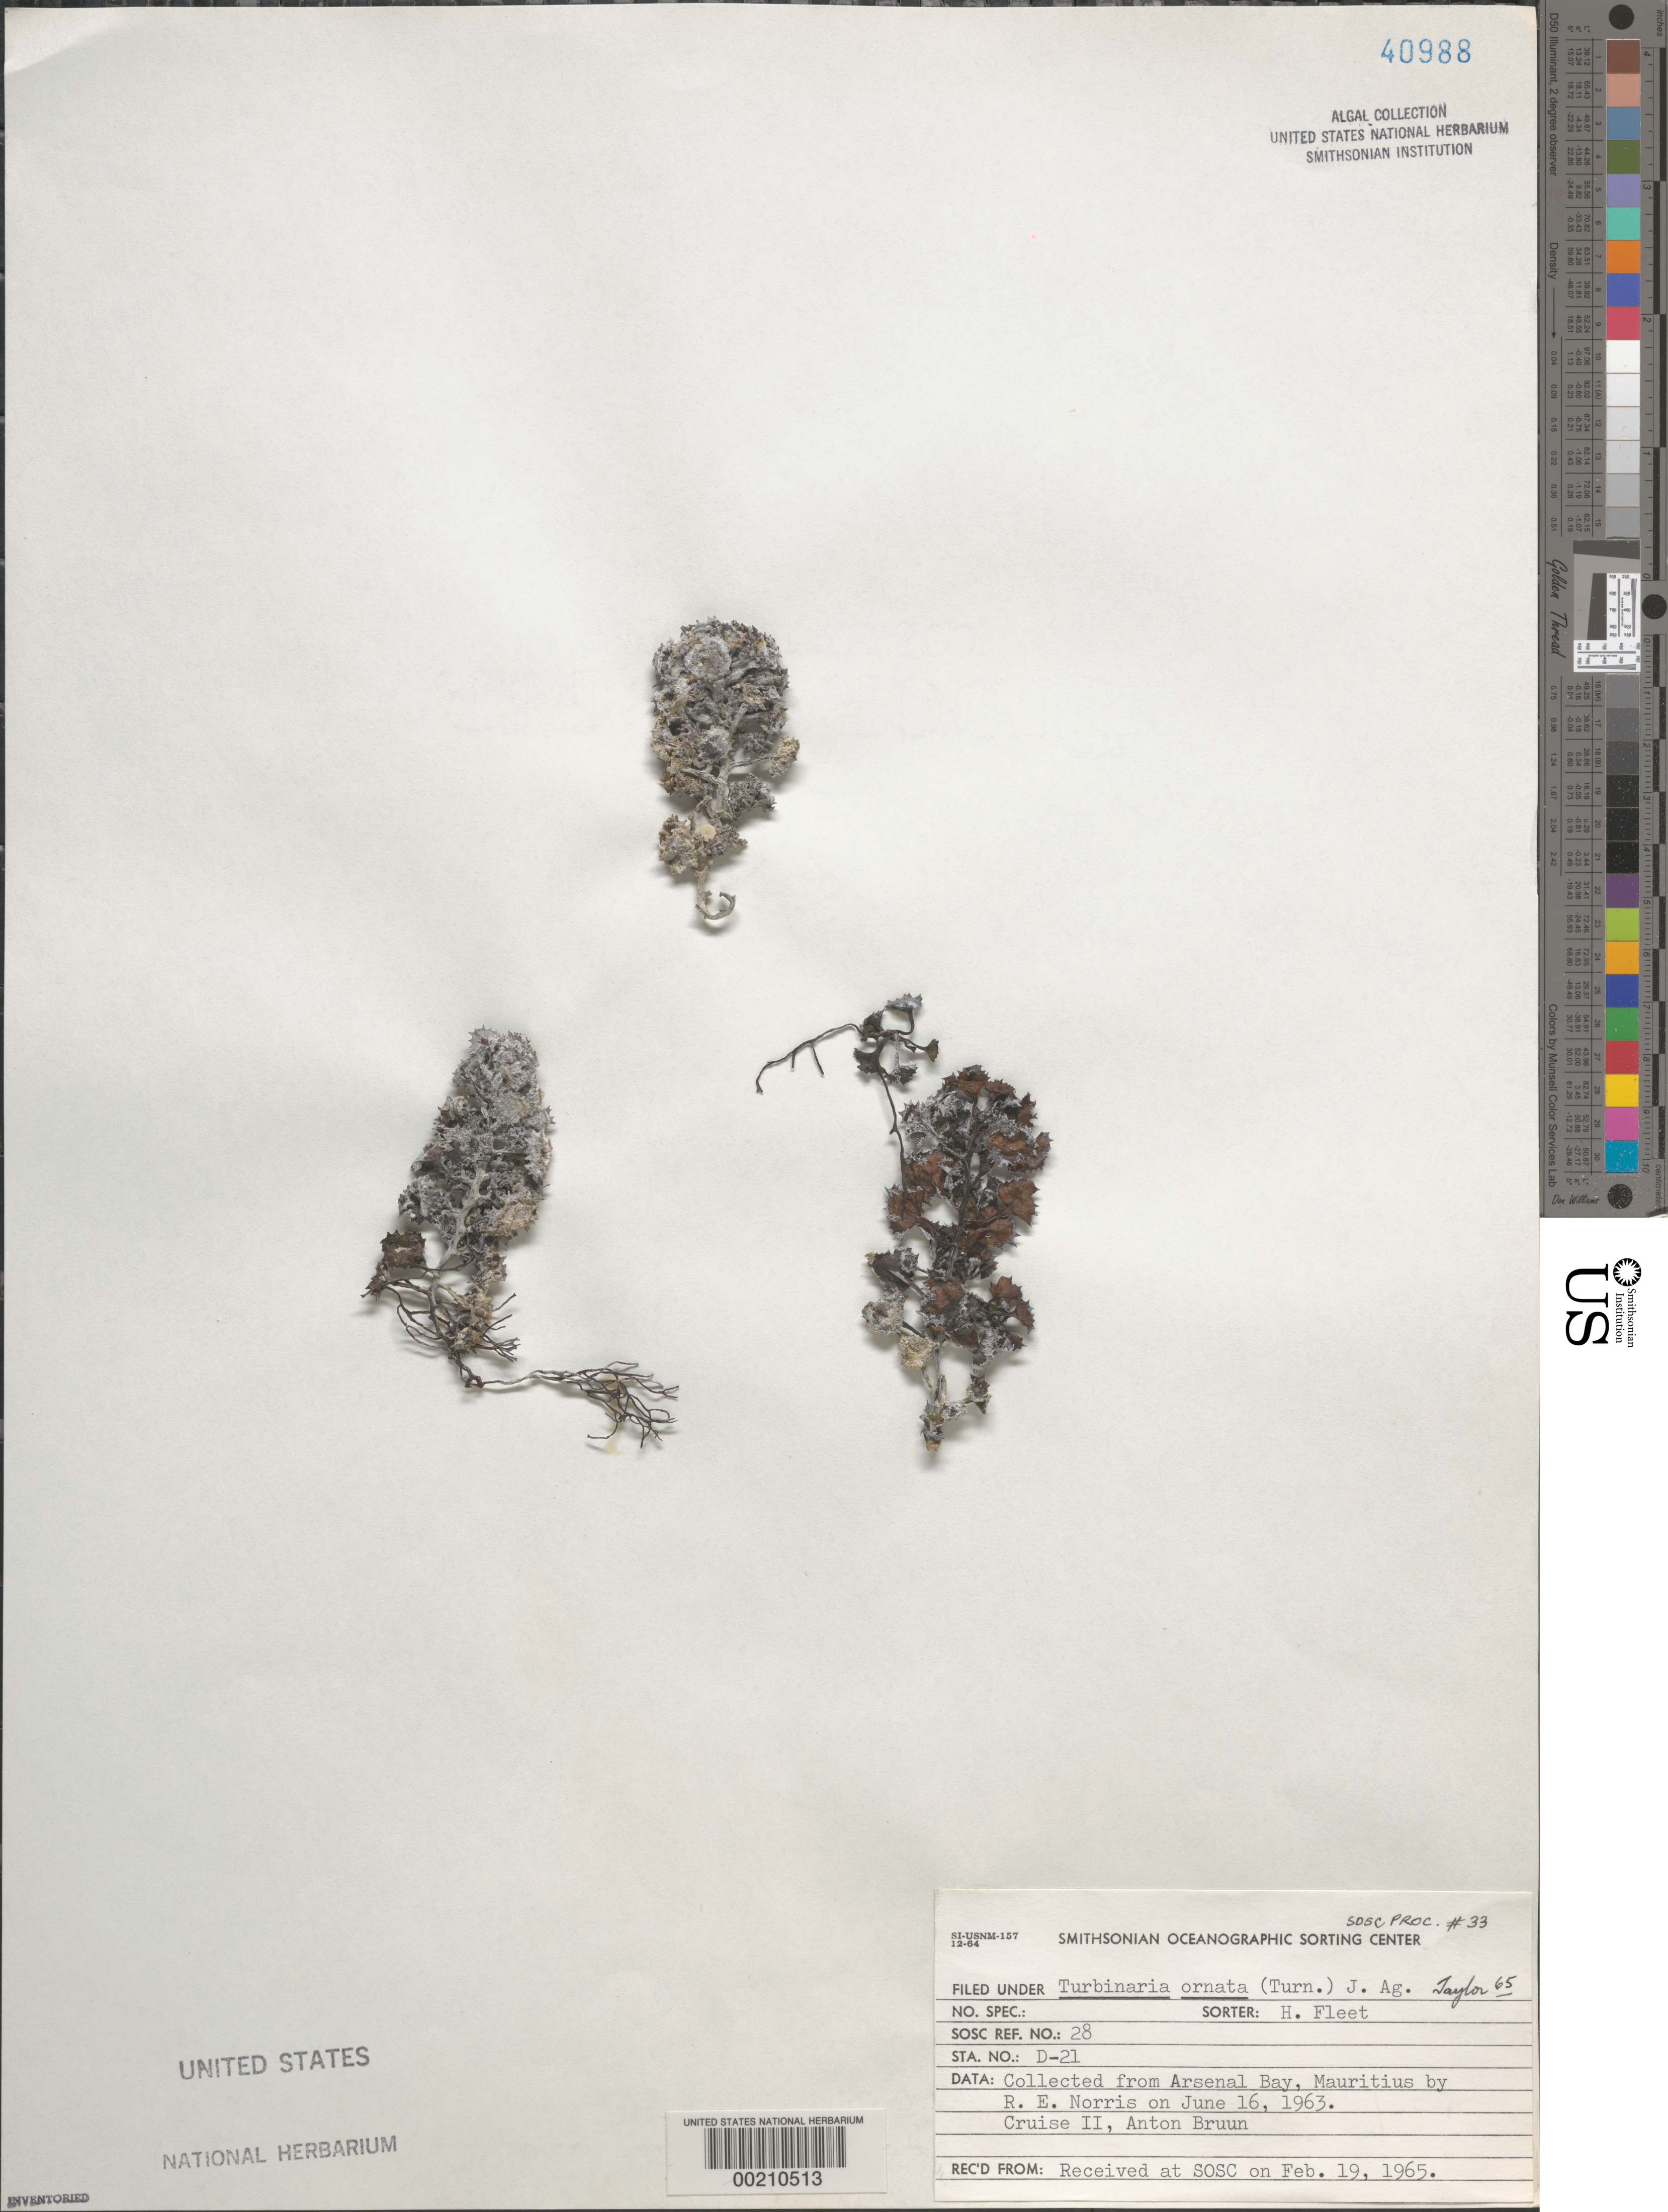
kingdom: Chromista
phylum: Ochrophyta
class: Phaeophyceae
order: Fucales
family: Sargassaceae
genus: Turbinaria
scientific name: Turbinaria ornata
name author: (Turner) J. Agardh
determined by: Taylor, William R.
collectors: R. E. Norris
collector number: Station D-21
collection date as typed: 16 Jun 1963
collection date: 1963-06-16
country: Mauritius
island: Mauritius Island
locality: Arsenal Bay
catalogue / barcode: US 40988